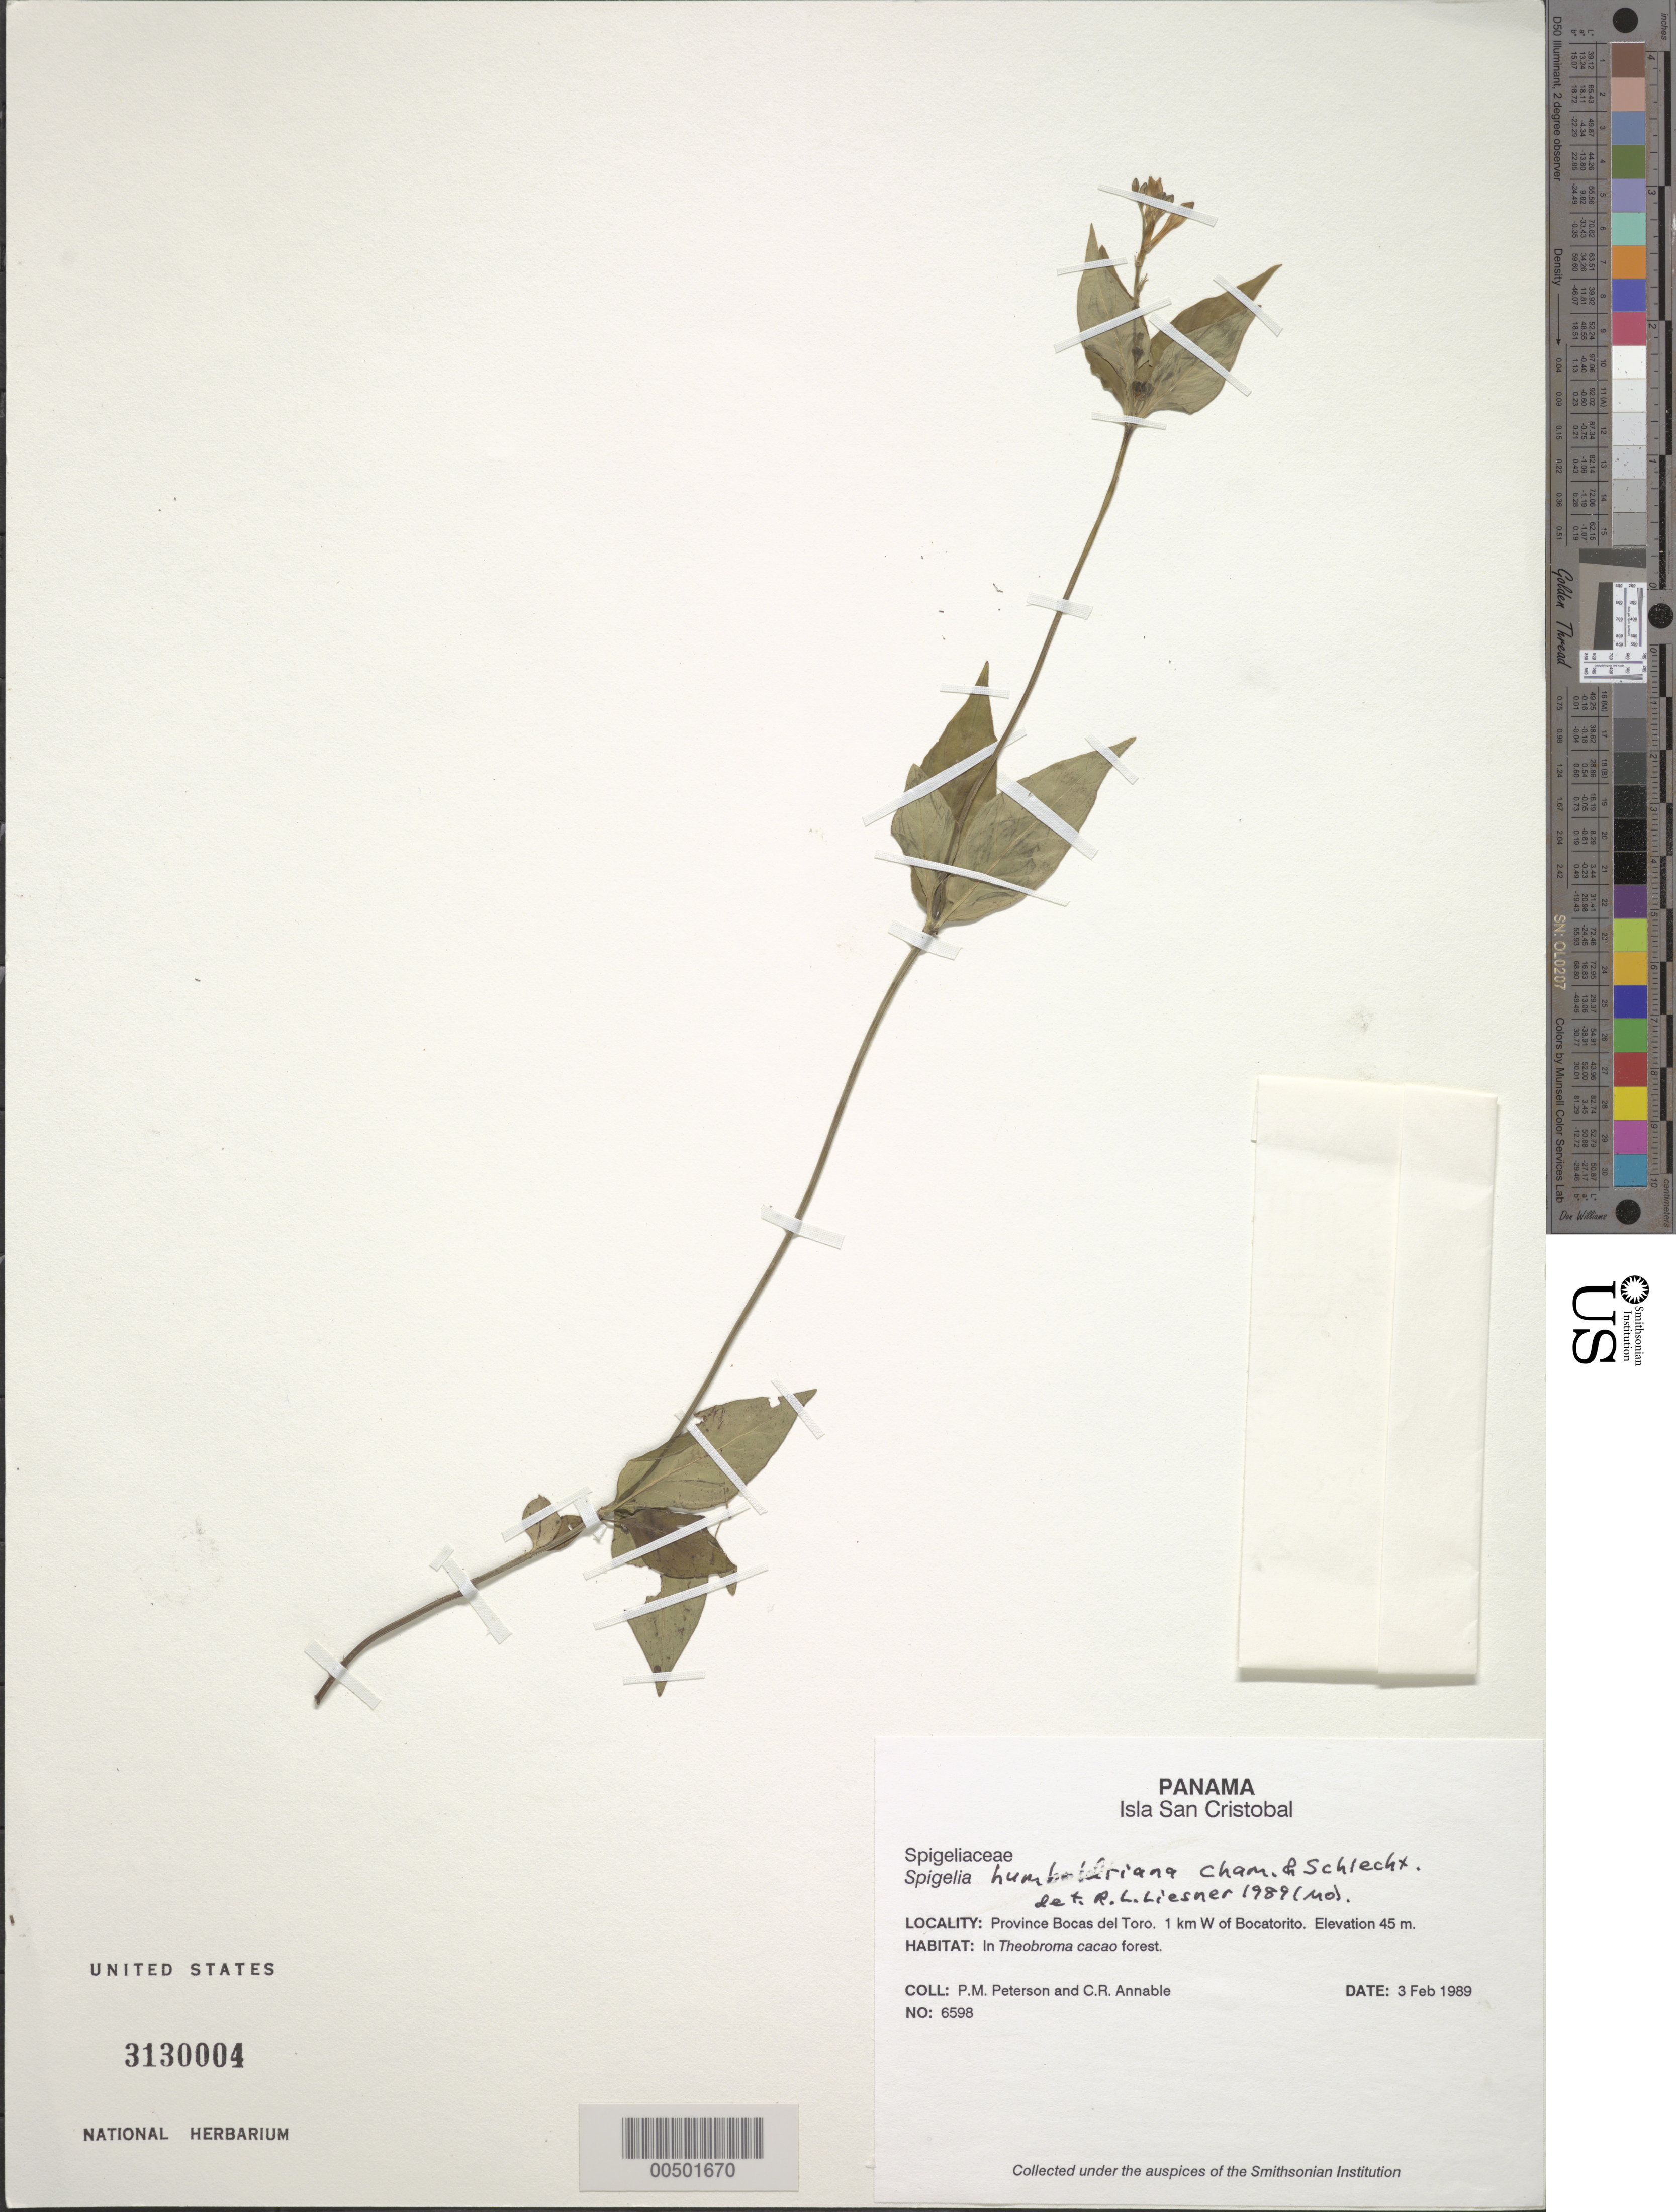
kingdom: Plantae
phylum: Tracheophyta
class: Magnoliopsida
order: Gentianales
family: Loganiaceae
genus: Spigelia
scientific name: Spigelia humboldtiana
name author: Cham. & Schltdl.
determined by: Liesner, R. L.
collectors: P. M. Peterson & C. R. Annable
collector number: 06598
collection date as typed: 03 Feb 1989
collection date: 1989-02-03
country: Panama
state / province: Bocas del Toro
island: San Cristóbal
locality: Isla San Cristobal, 1 km W ofBocaTorito.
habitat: In Theobroma cacao forest.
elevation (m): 45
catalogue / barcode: US 3130004